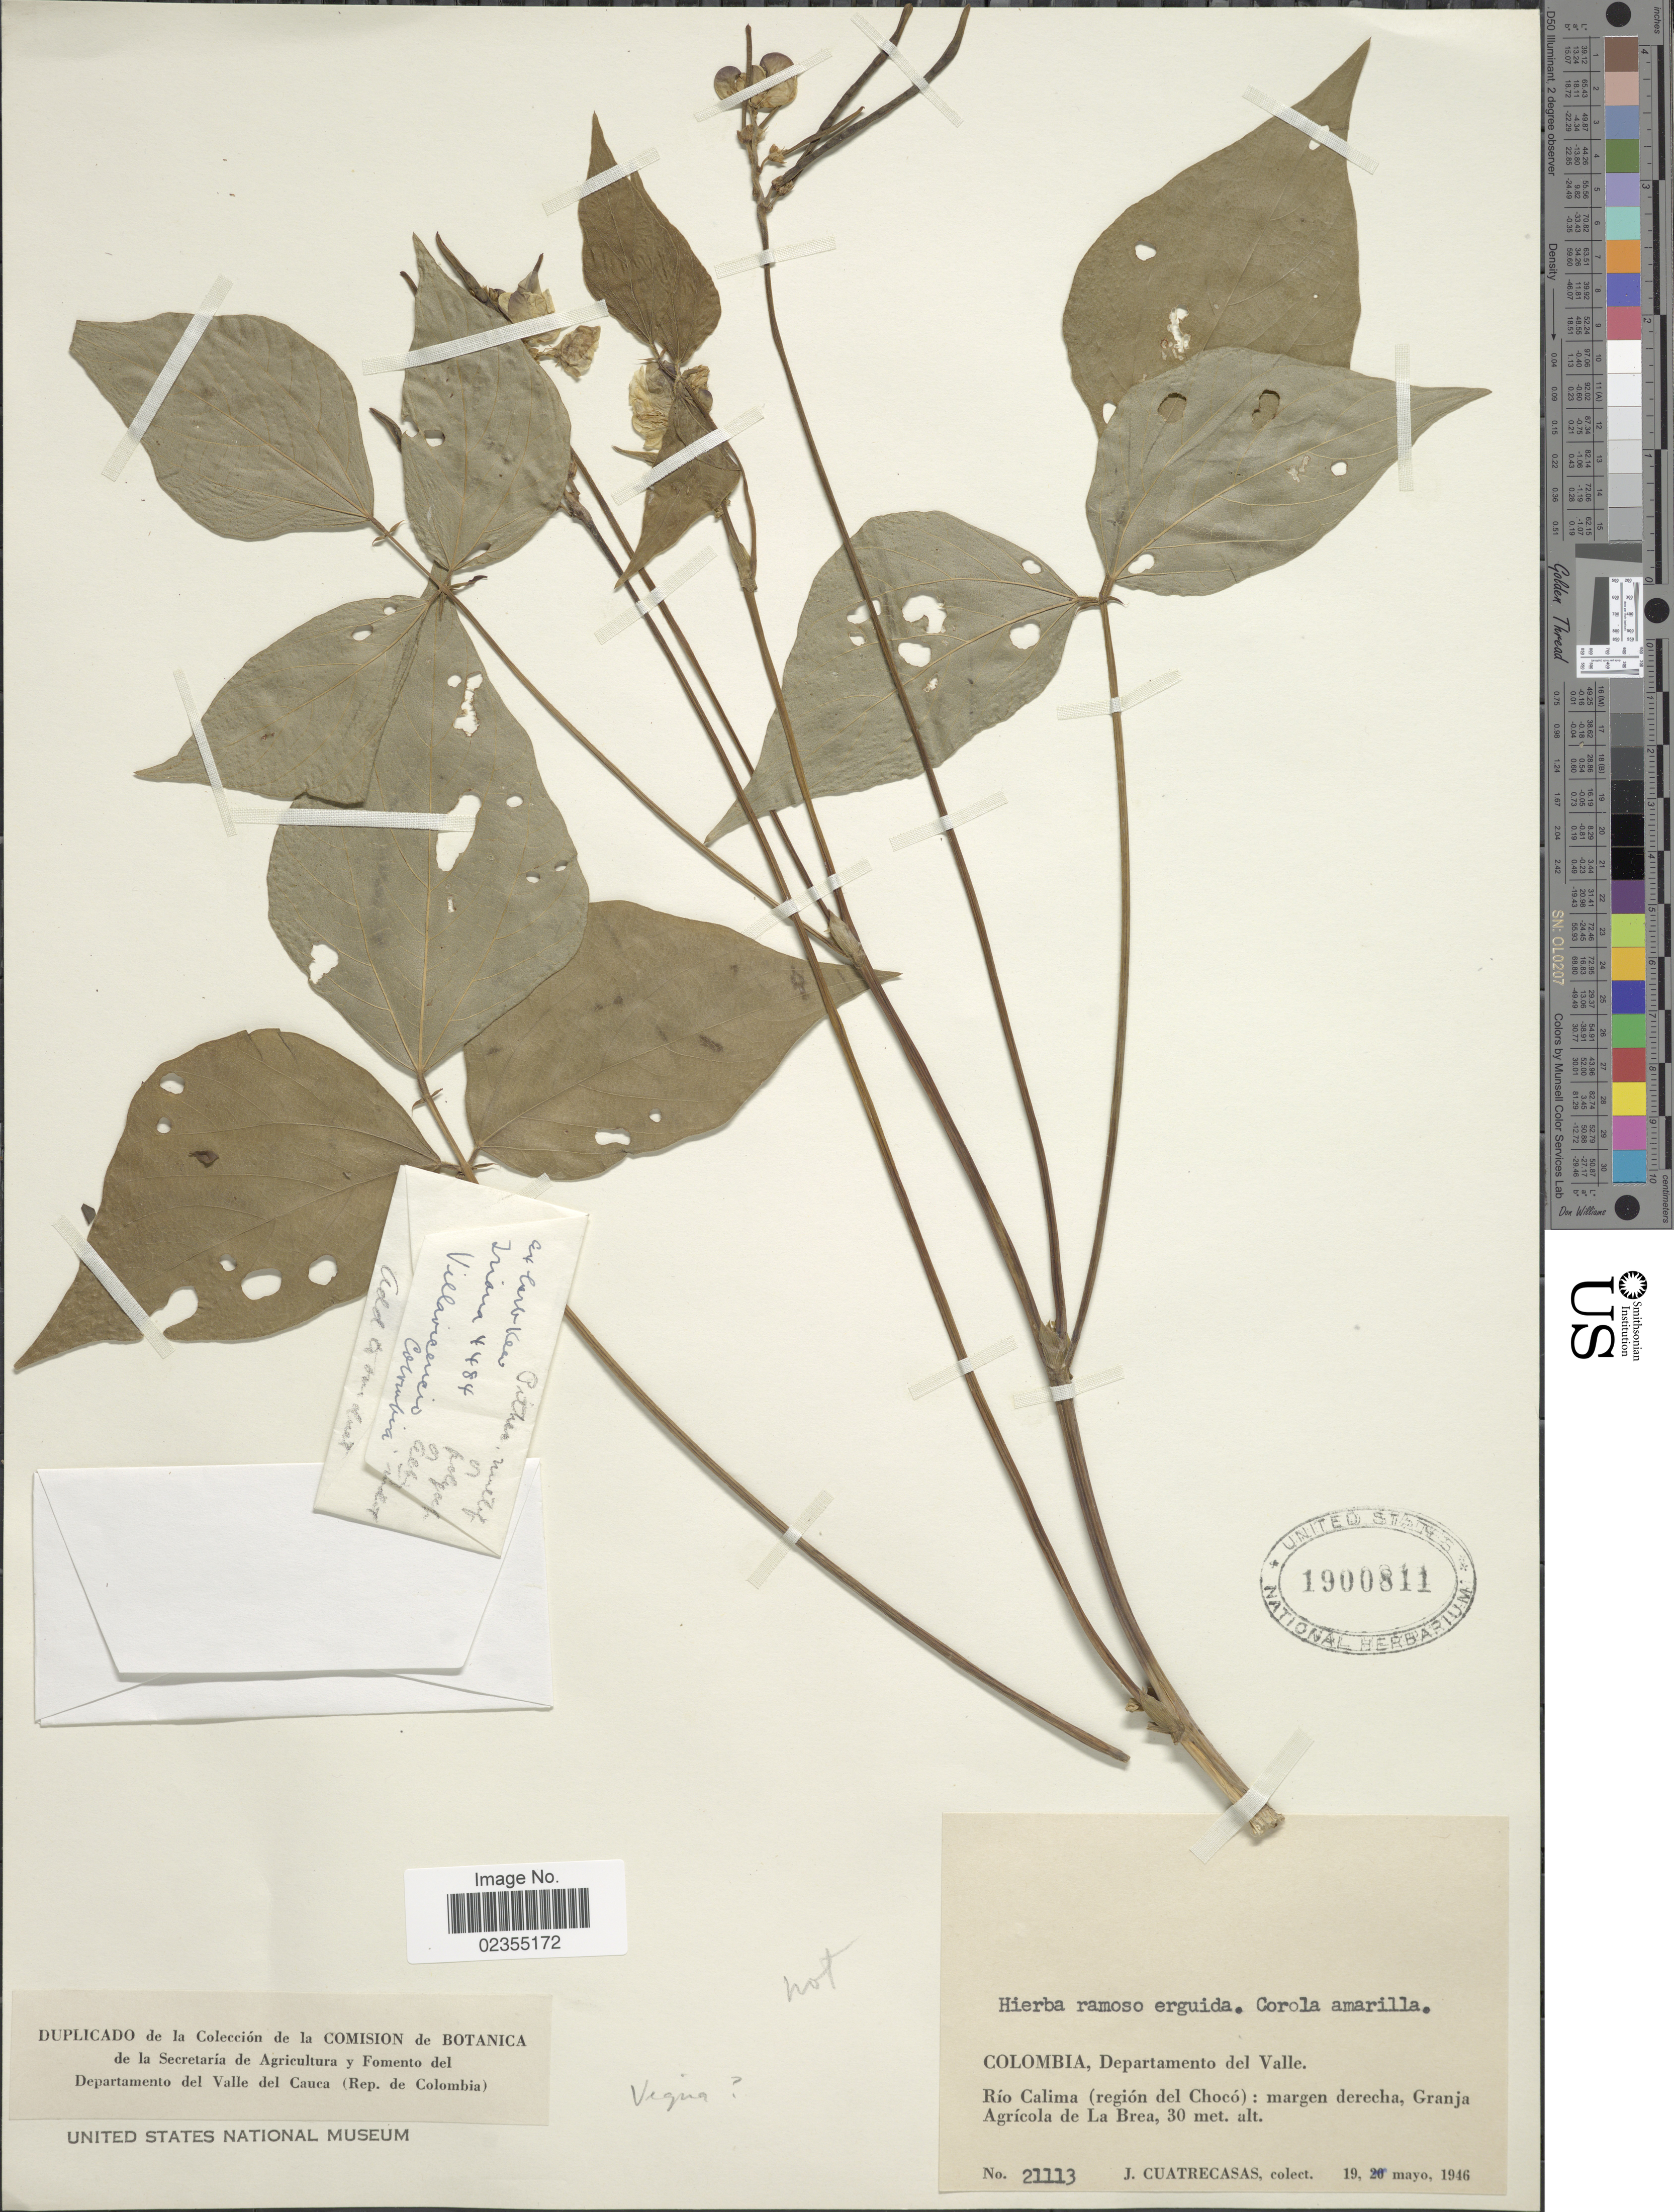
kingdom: Plantae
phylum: Tracheophyta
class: Magnoliopsida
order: Fabales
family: Fabaceae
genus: Centrosema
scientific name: Centrosema macrocarpum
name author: Benth.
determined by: Mansano, V. F.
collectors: J. Cuatrecasas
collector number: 21113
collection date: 1946-05-19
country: Colombia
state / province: Valle del Cauca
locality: Departamento del Valle. Río Calima (región del Chocó): margen derecha, Granja Agrícola de La Brea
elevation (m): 30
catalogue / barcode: US 1900811